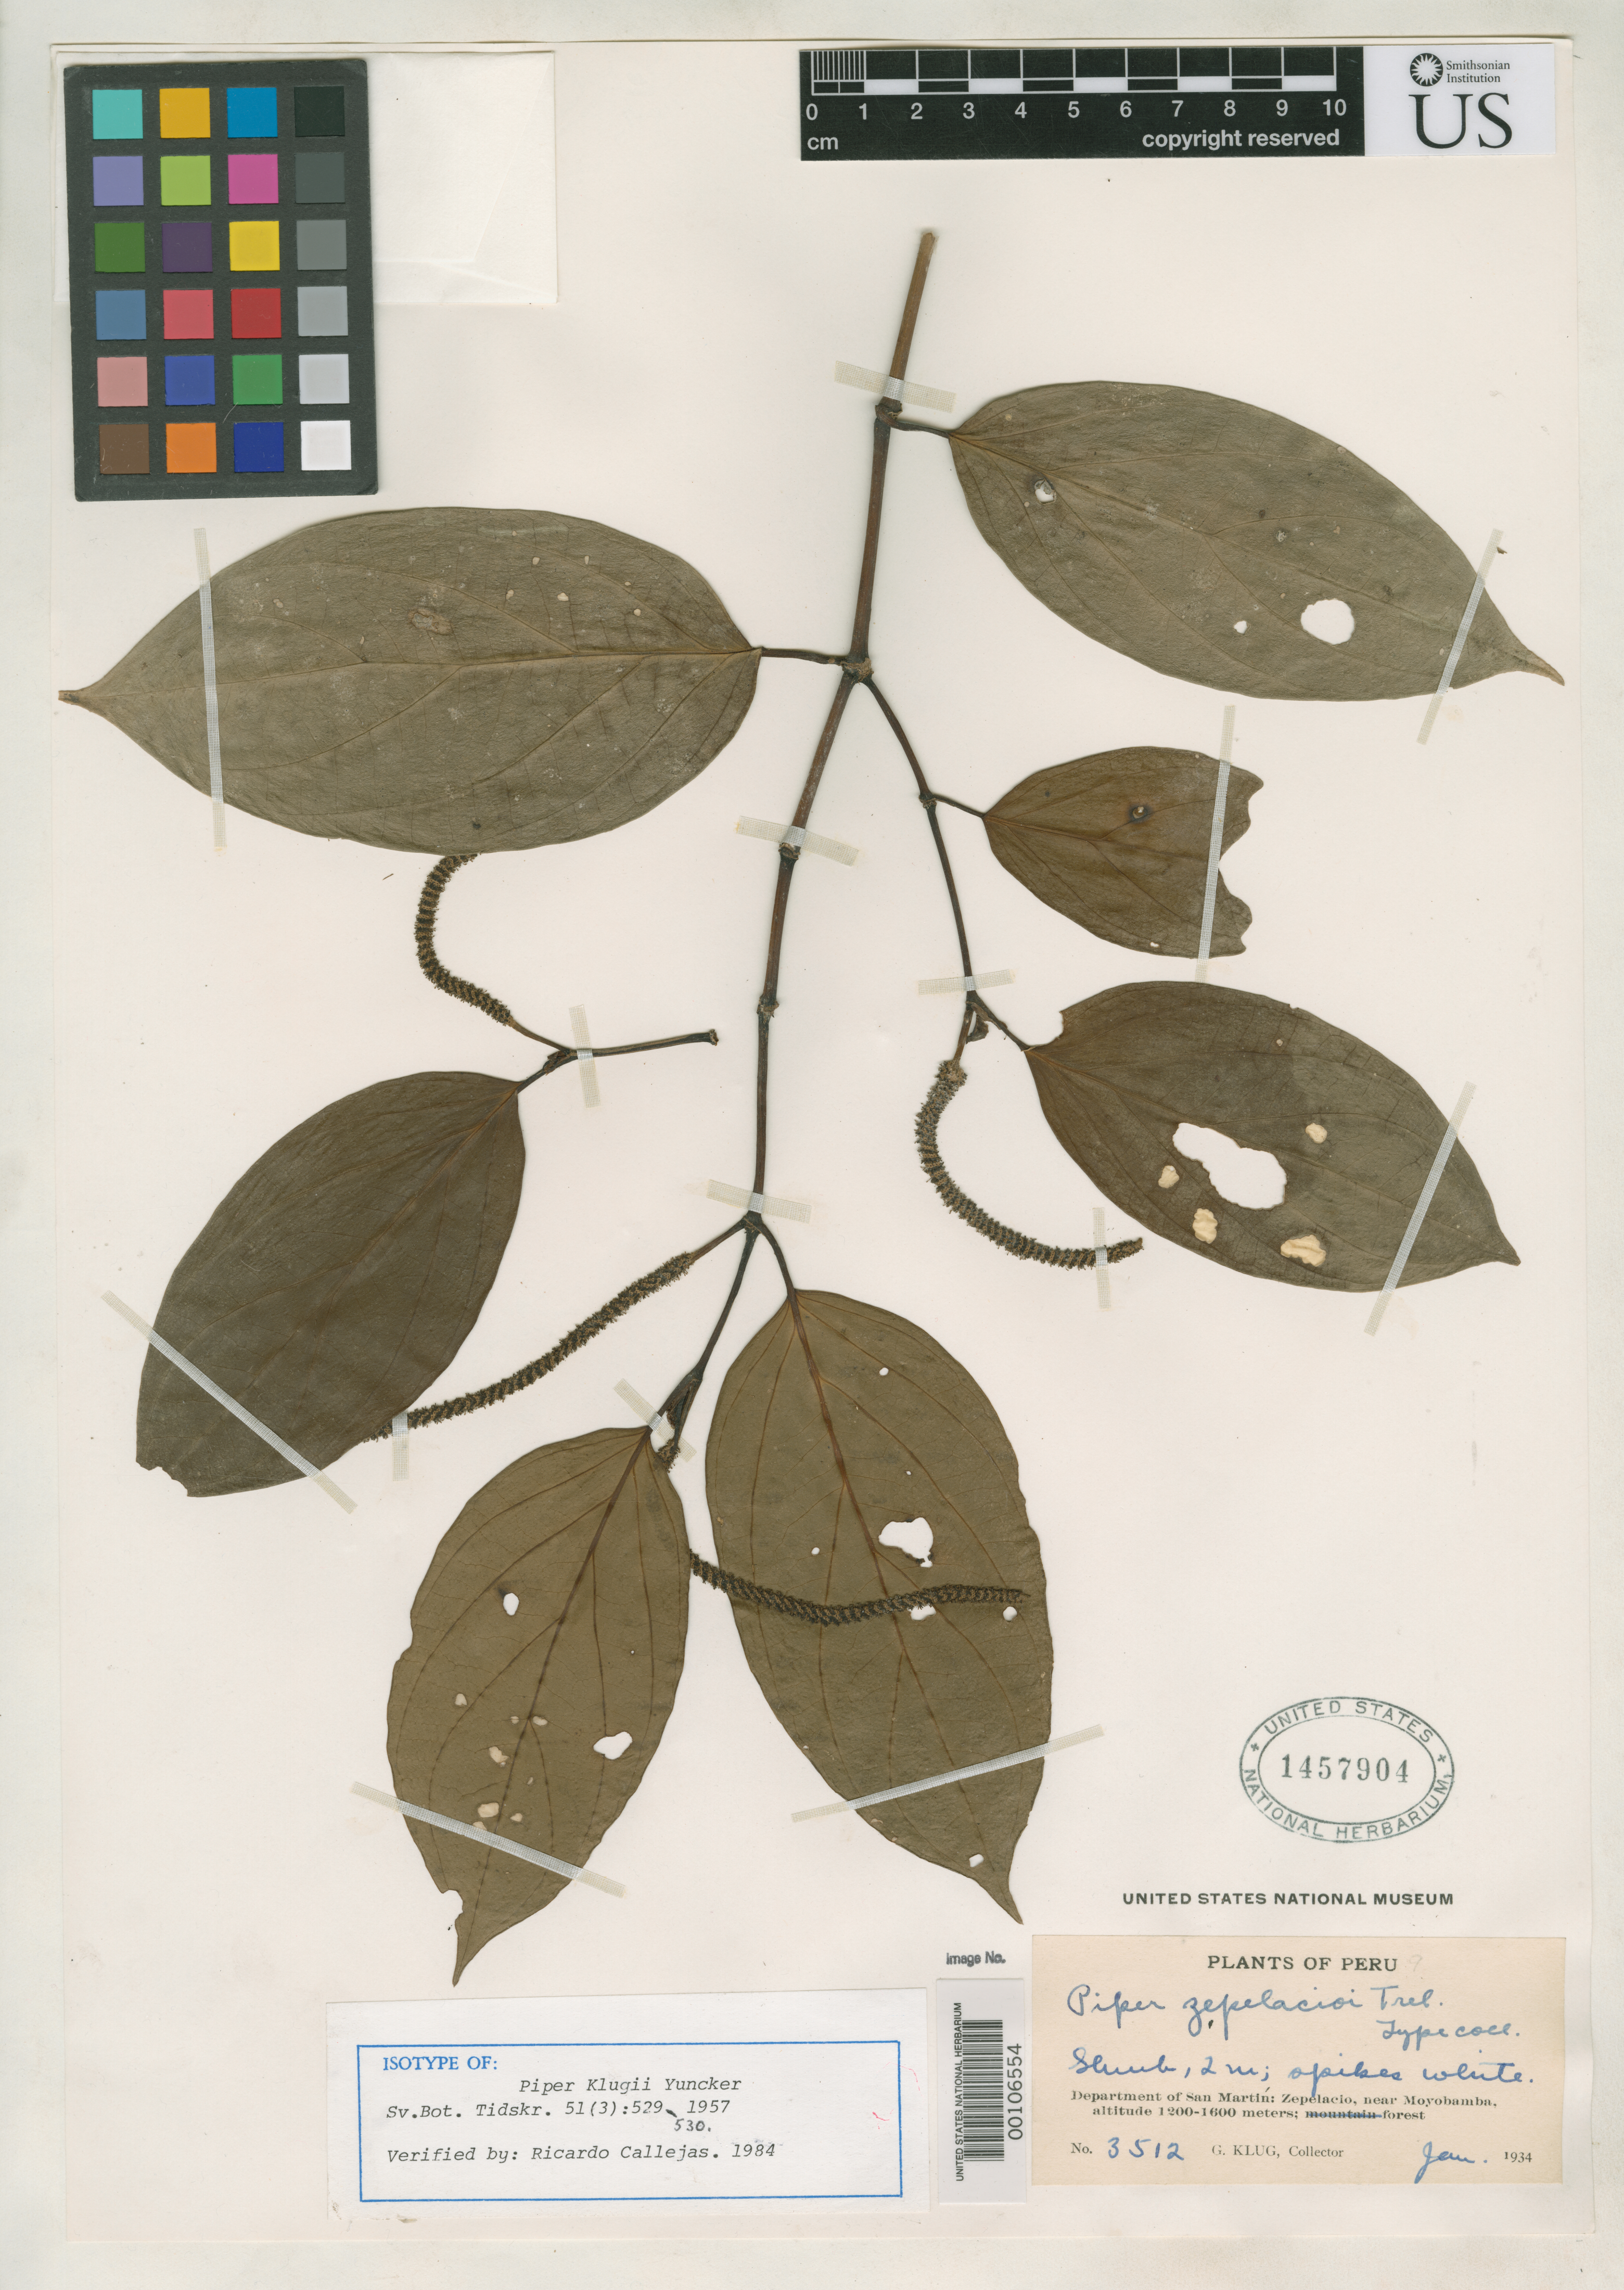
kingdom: Plantae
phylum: Tracheophyta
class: Magnoliopsida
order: Piperales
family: Piperaceae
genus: Piper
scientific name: Piper klugii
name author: Yunck.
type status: Isotype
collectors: G. Klug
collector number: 3512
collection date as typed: Jan 1934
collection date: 1934-01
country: Peru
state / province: San Martín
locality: Zepelacio, near Moyobamba.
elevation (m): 1200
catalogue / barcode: US 1457904